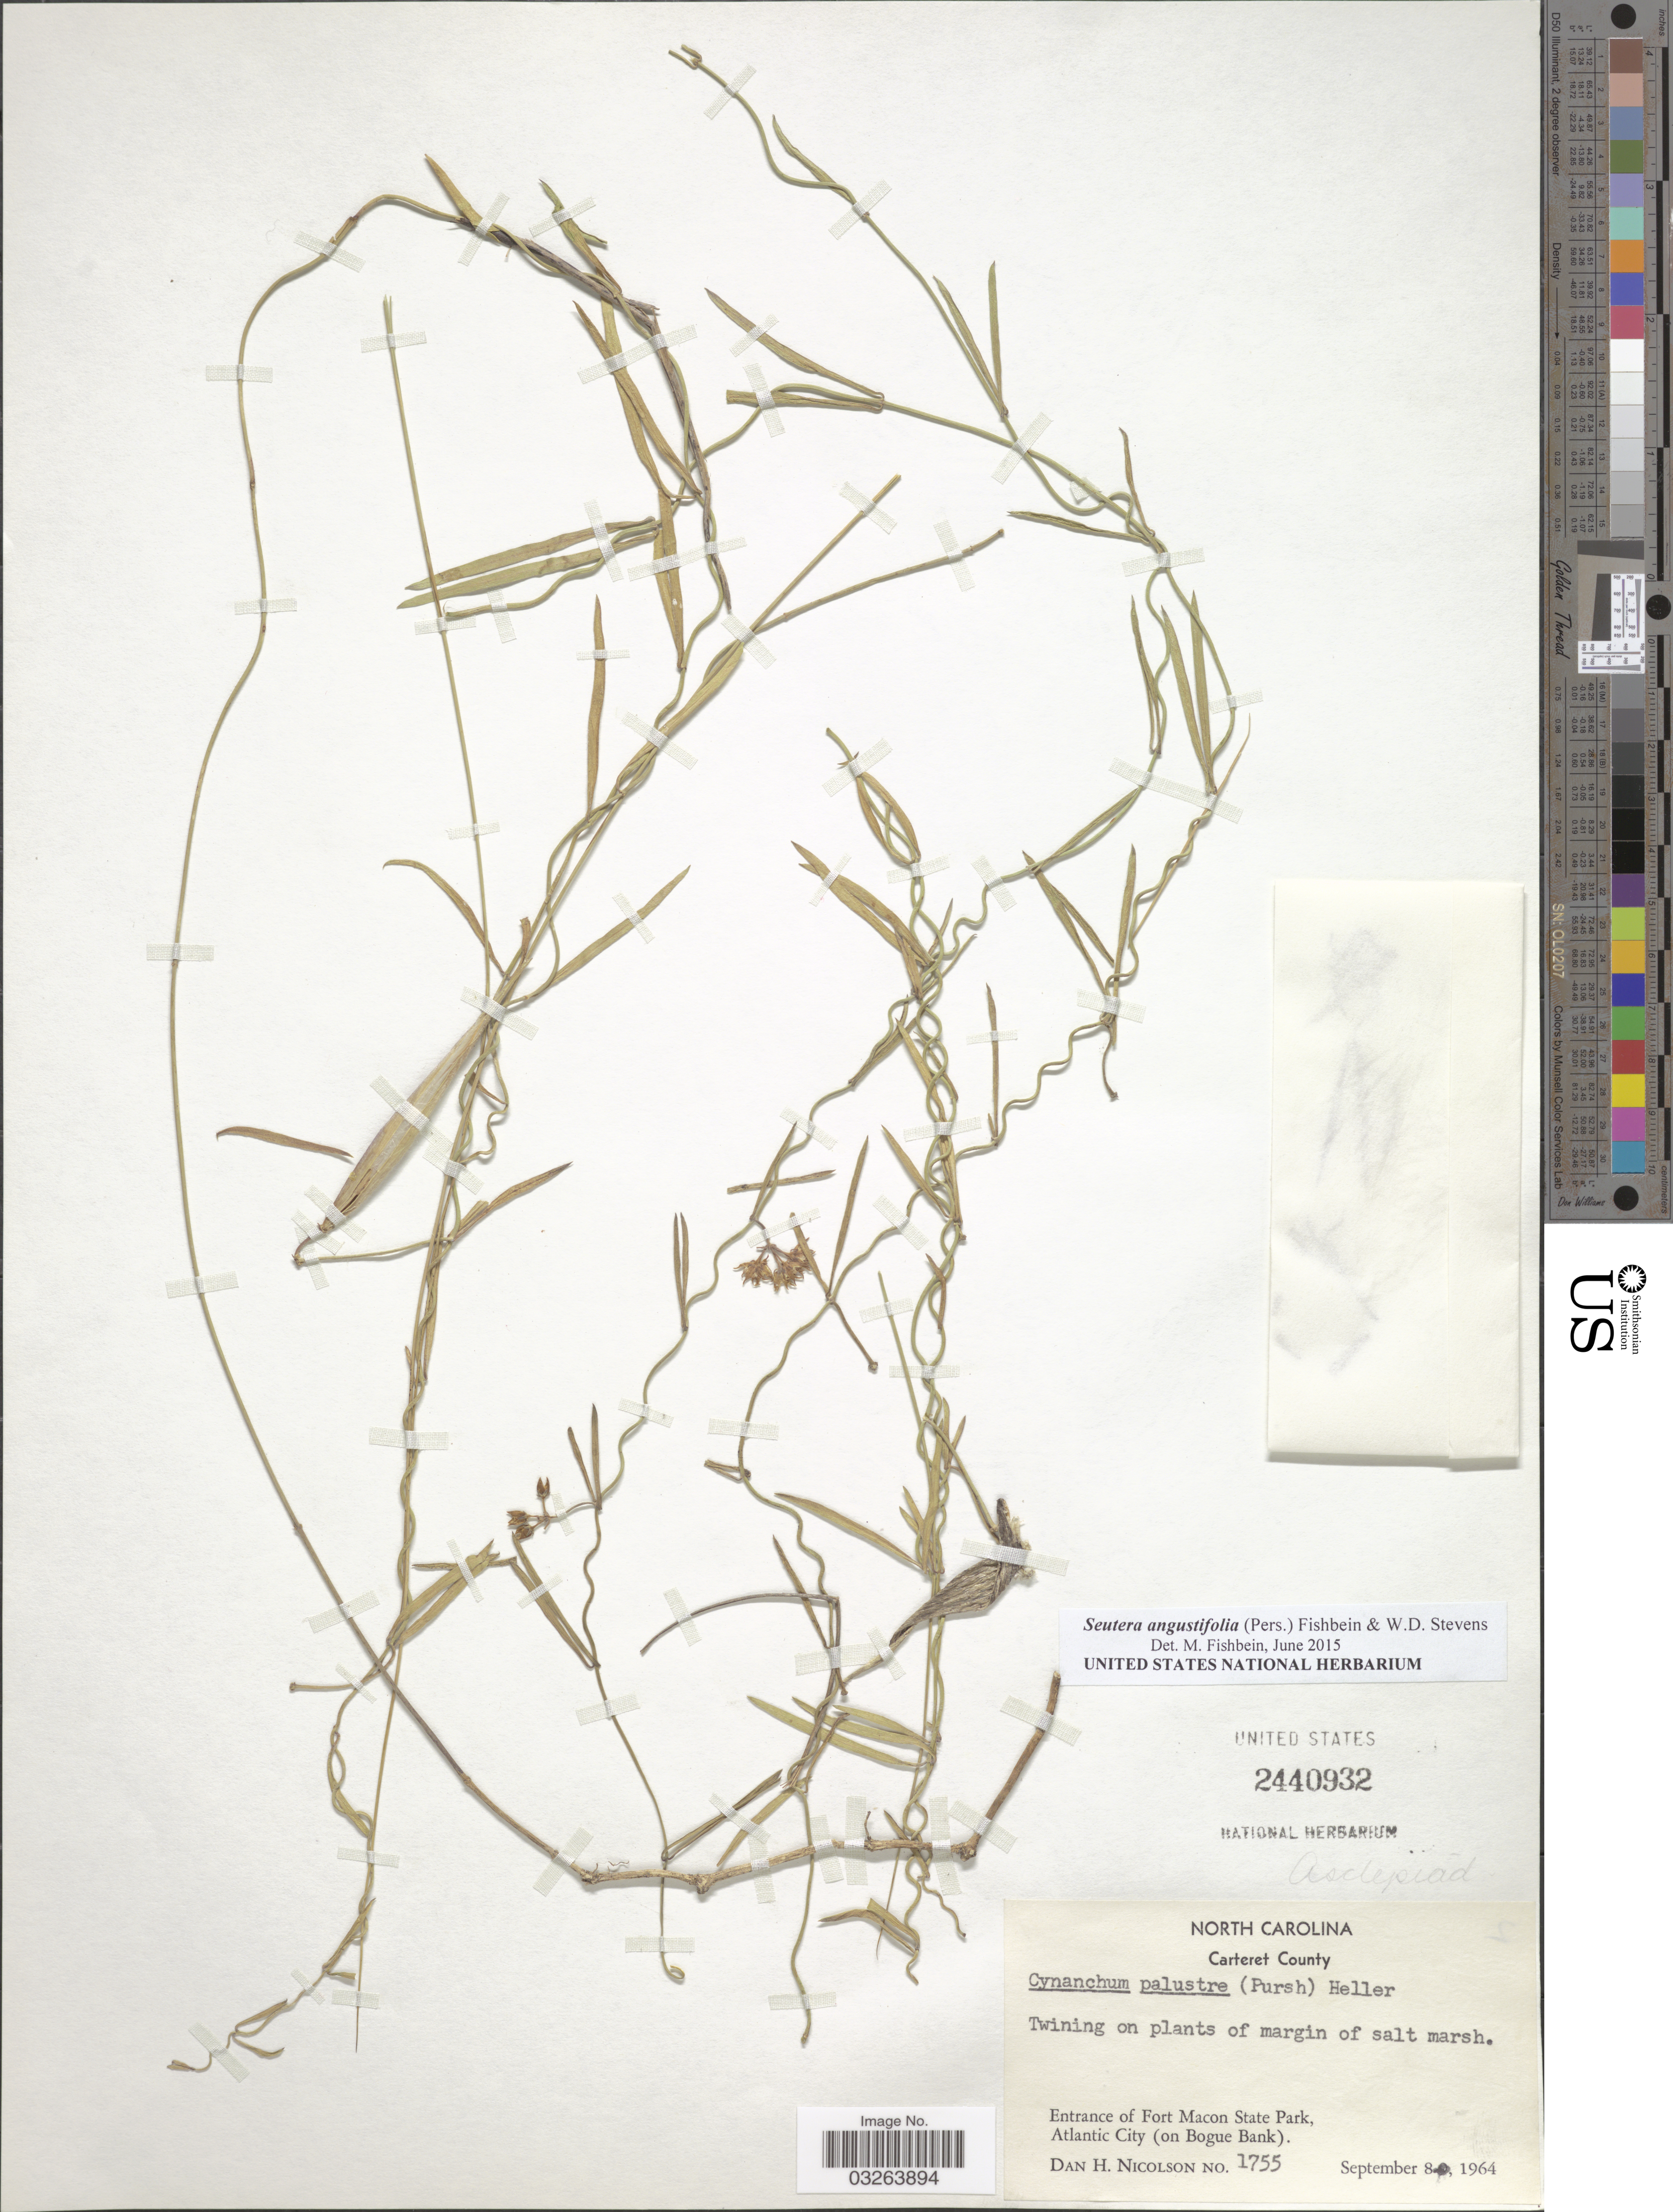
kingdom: Plantae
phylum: Tracheophyta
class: Magnoliopsida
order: Gentianales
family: Apocynaceae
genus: Seutera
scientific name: Seutera angustifolia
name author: Fishbein & W.D. Stevens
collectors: D. H. Nicolson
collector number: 1755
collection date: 1964-09-08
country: United States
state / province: North Carolina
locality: Carteret County. Entrance of Fort Macon State Park, Atlantic City (on Bogue Bank).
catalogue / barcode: US 2440932